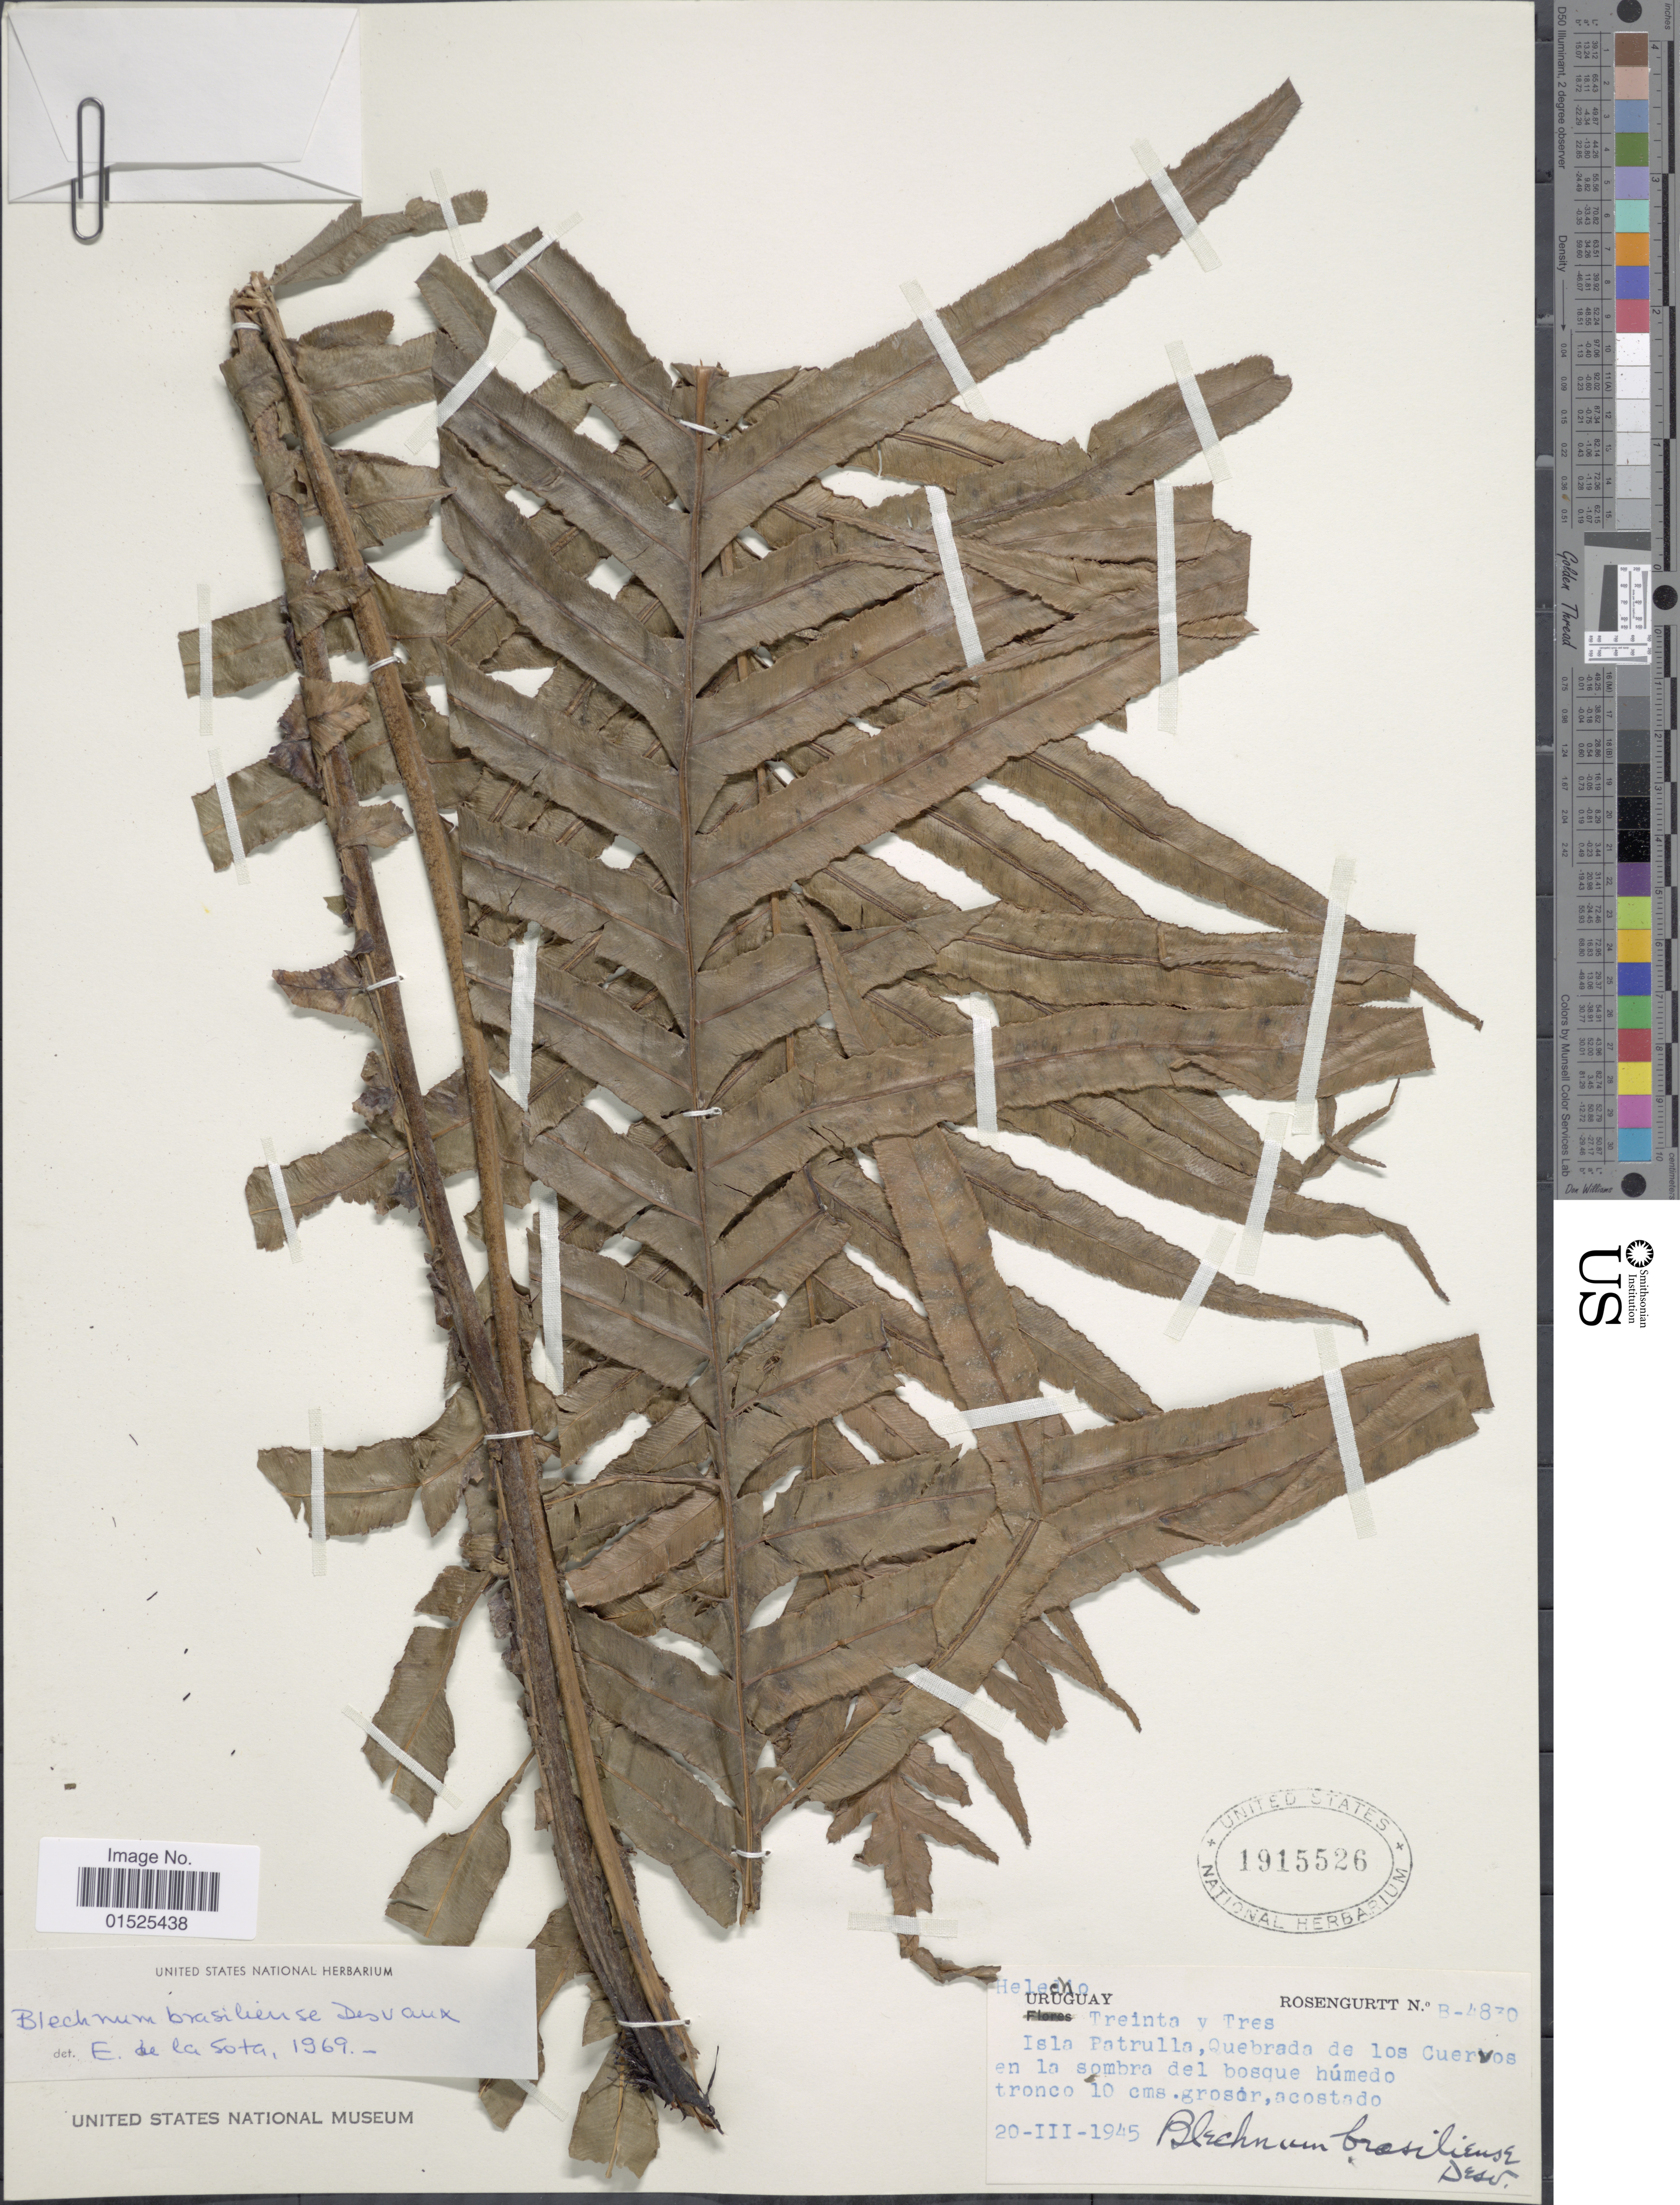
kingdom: Plantae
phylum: Tracheophyta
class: Polypodiopsida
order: Polypodiales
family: Blechnaceae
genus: Blechnum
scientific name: Blechnum brasiliense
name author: Desv.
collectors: Rosengurtt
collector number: B-4830*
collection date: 1945-03-20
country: Uruguay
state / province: Treinta y Tres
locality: Helecho Uruguay. Isla Patrulla, Quebrada de los Cuervos en la sombra del bosque húmedo tronco 10 cms. grosor, acostado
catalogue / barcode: US 1915526